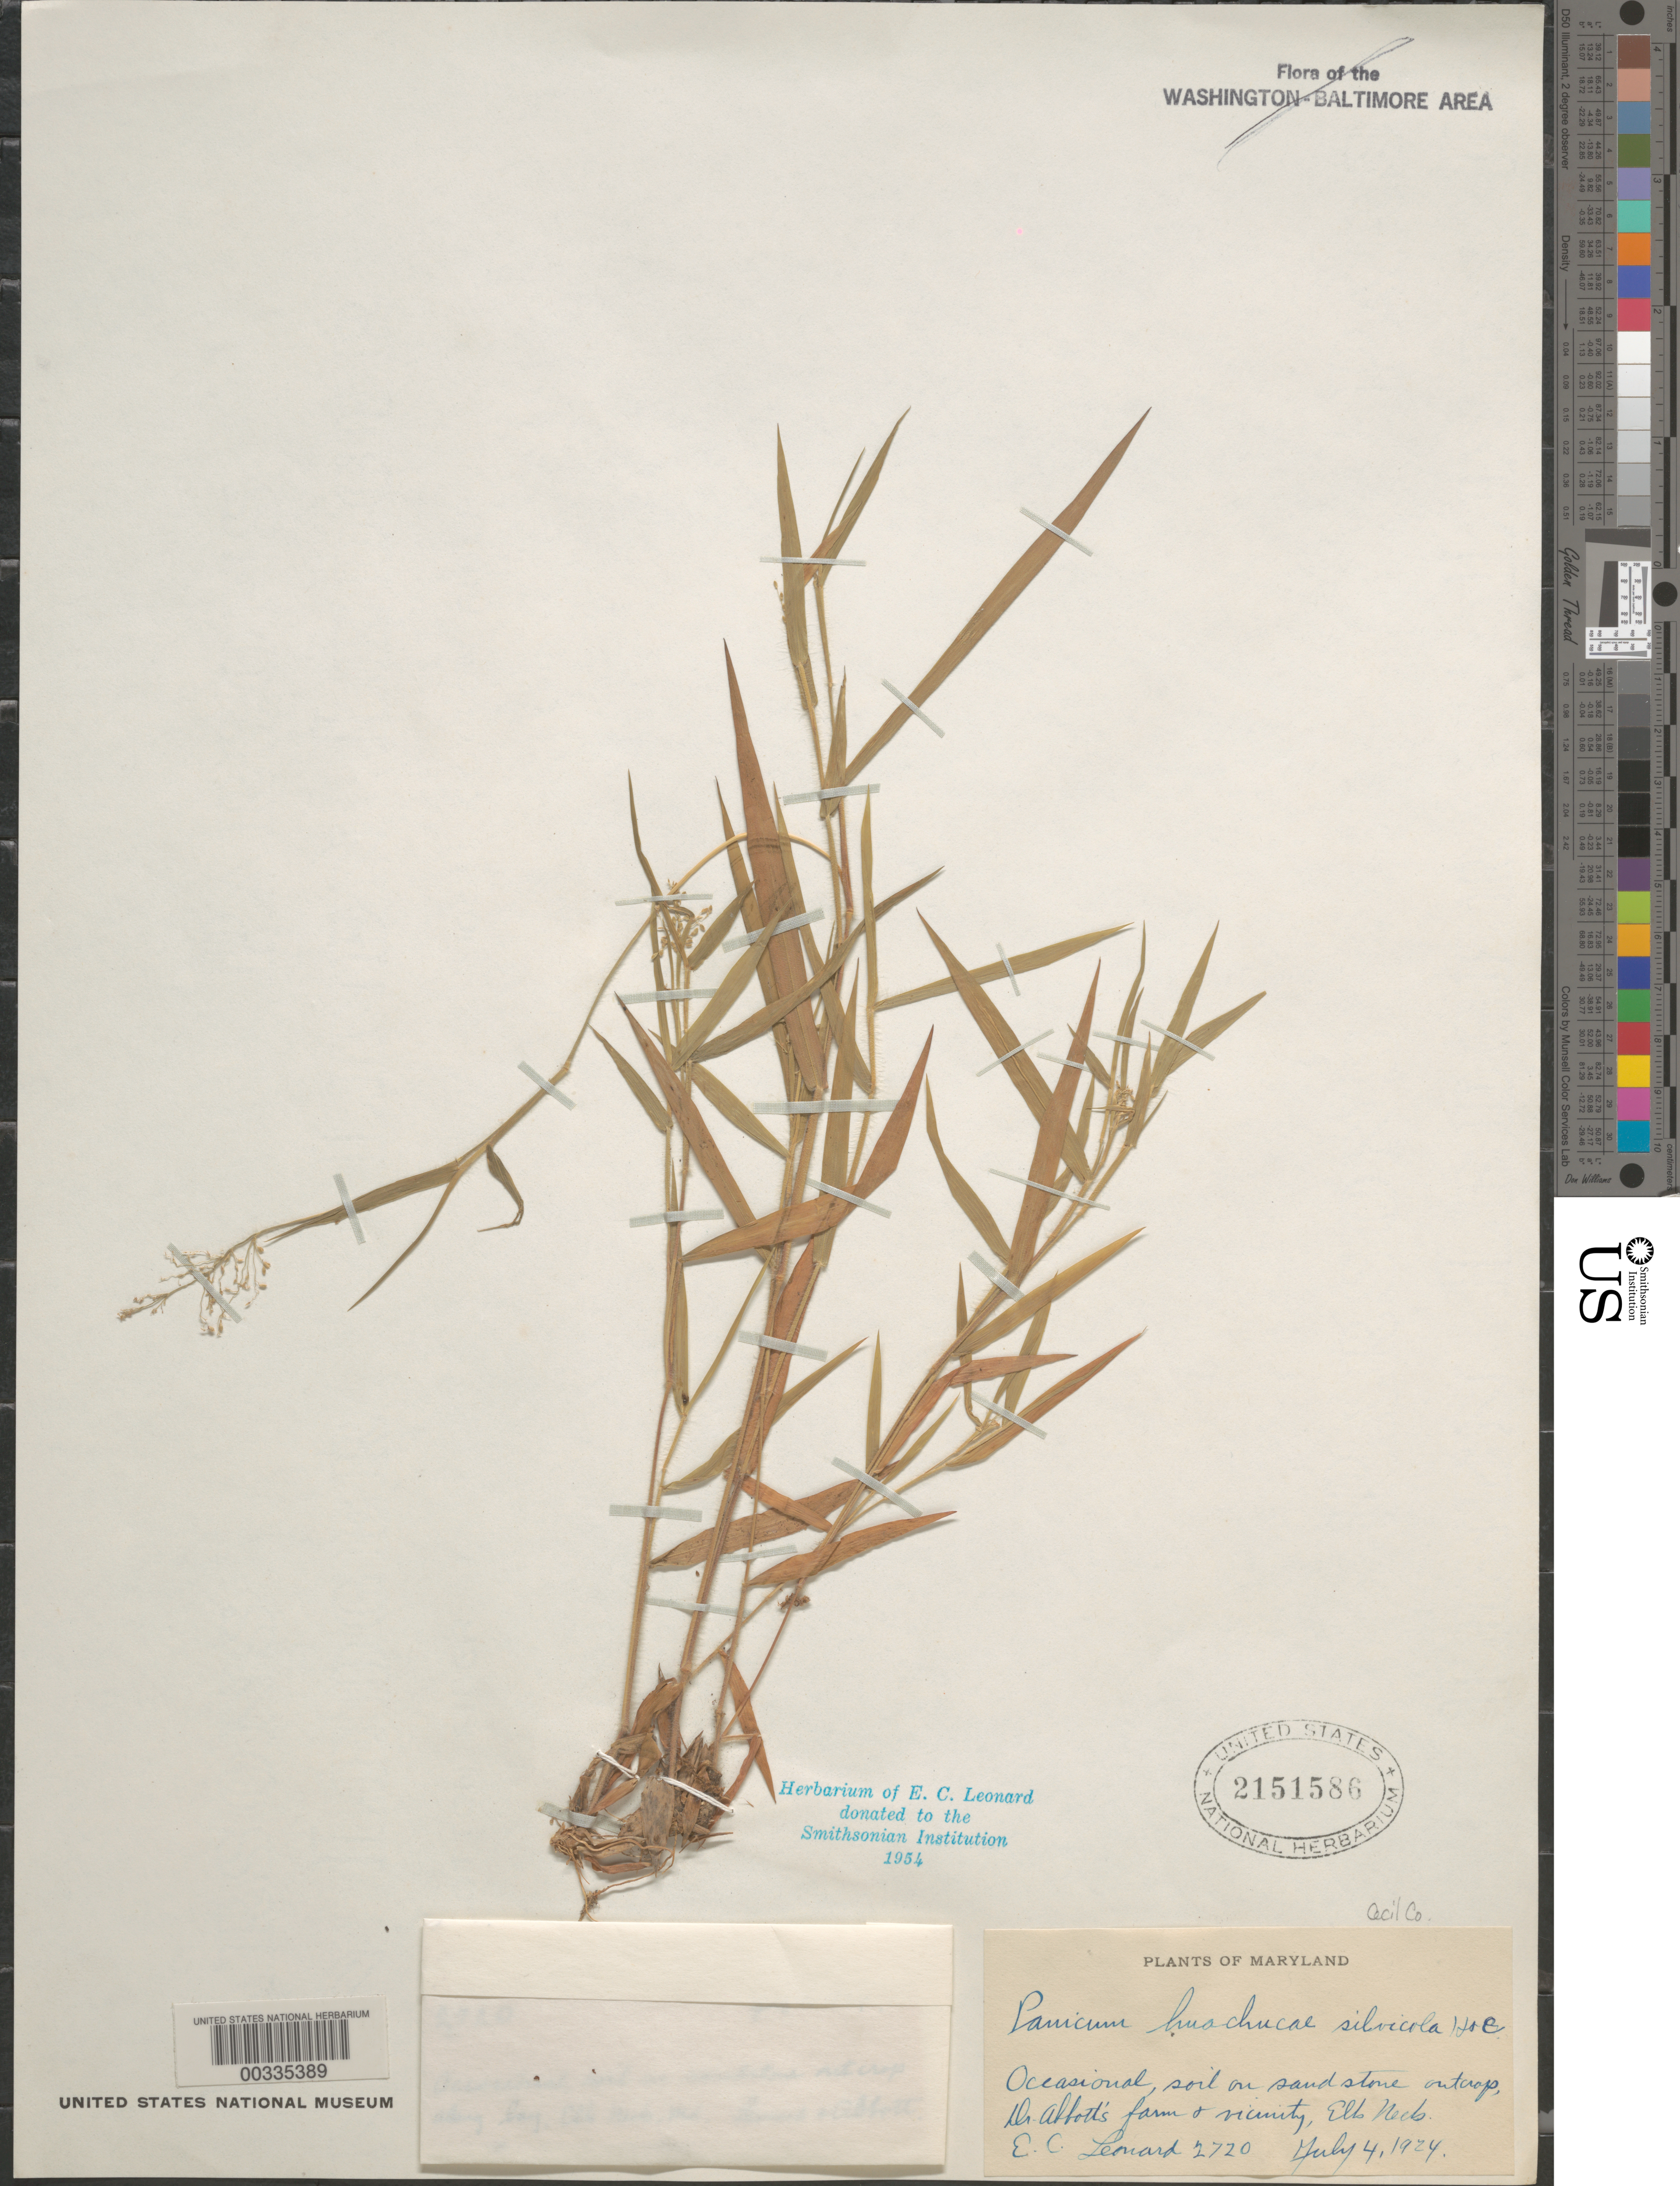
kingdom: Plantae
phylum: Tracheophyta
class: Liliopsida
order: Poales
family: Poaceae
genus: Dichanthelium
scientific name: Dichanthelium acuminatum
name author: (Sw.) Gould & C.A. Clark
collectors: E. C. Leonard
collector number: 2720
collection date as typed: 04 Jul 1924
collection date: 1924-07-04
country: United States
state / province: Maryland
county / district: Cecil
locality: Dr. abbott's farm & vicinity, elk neck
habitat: Soil on sandstone outcrop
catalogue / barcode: US 2151586